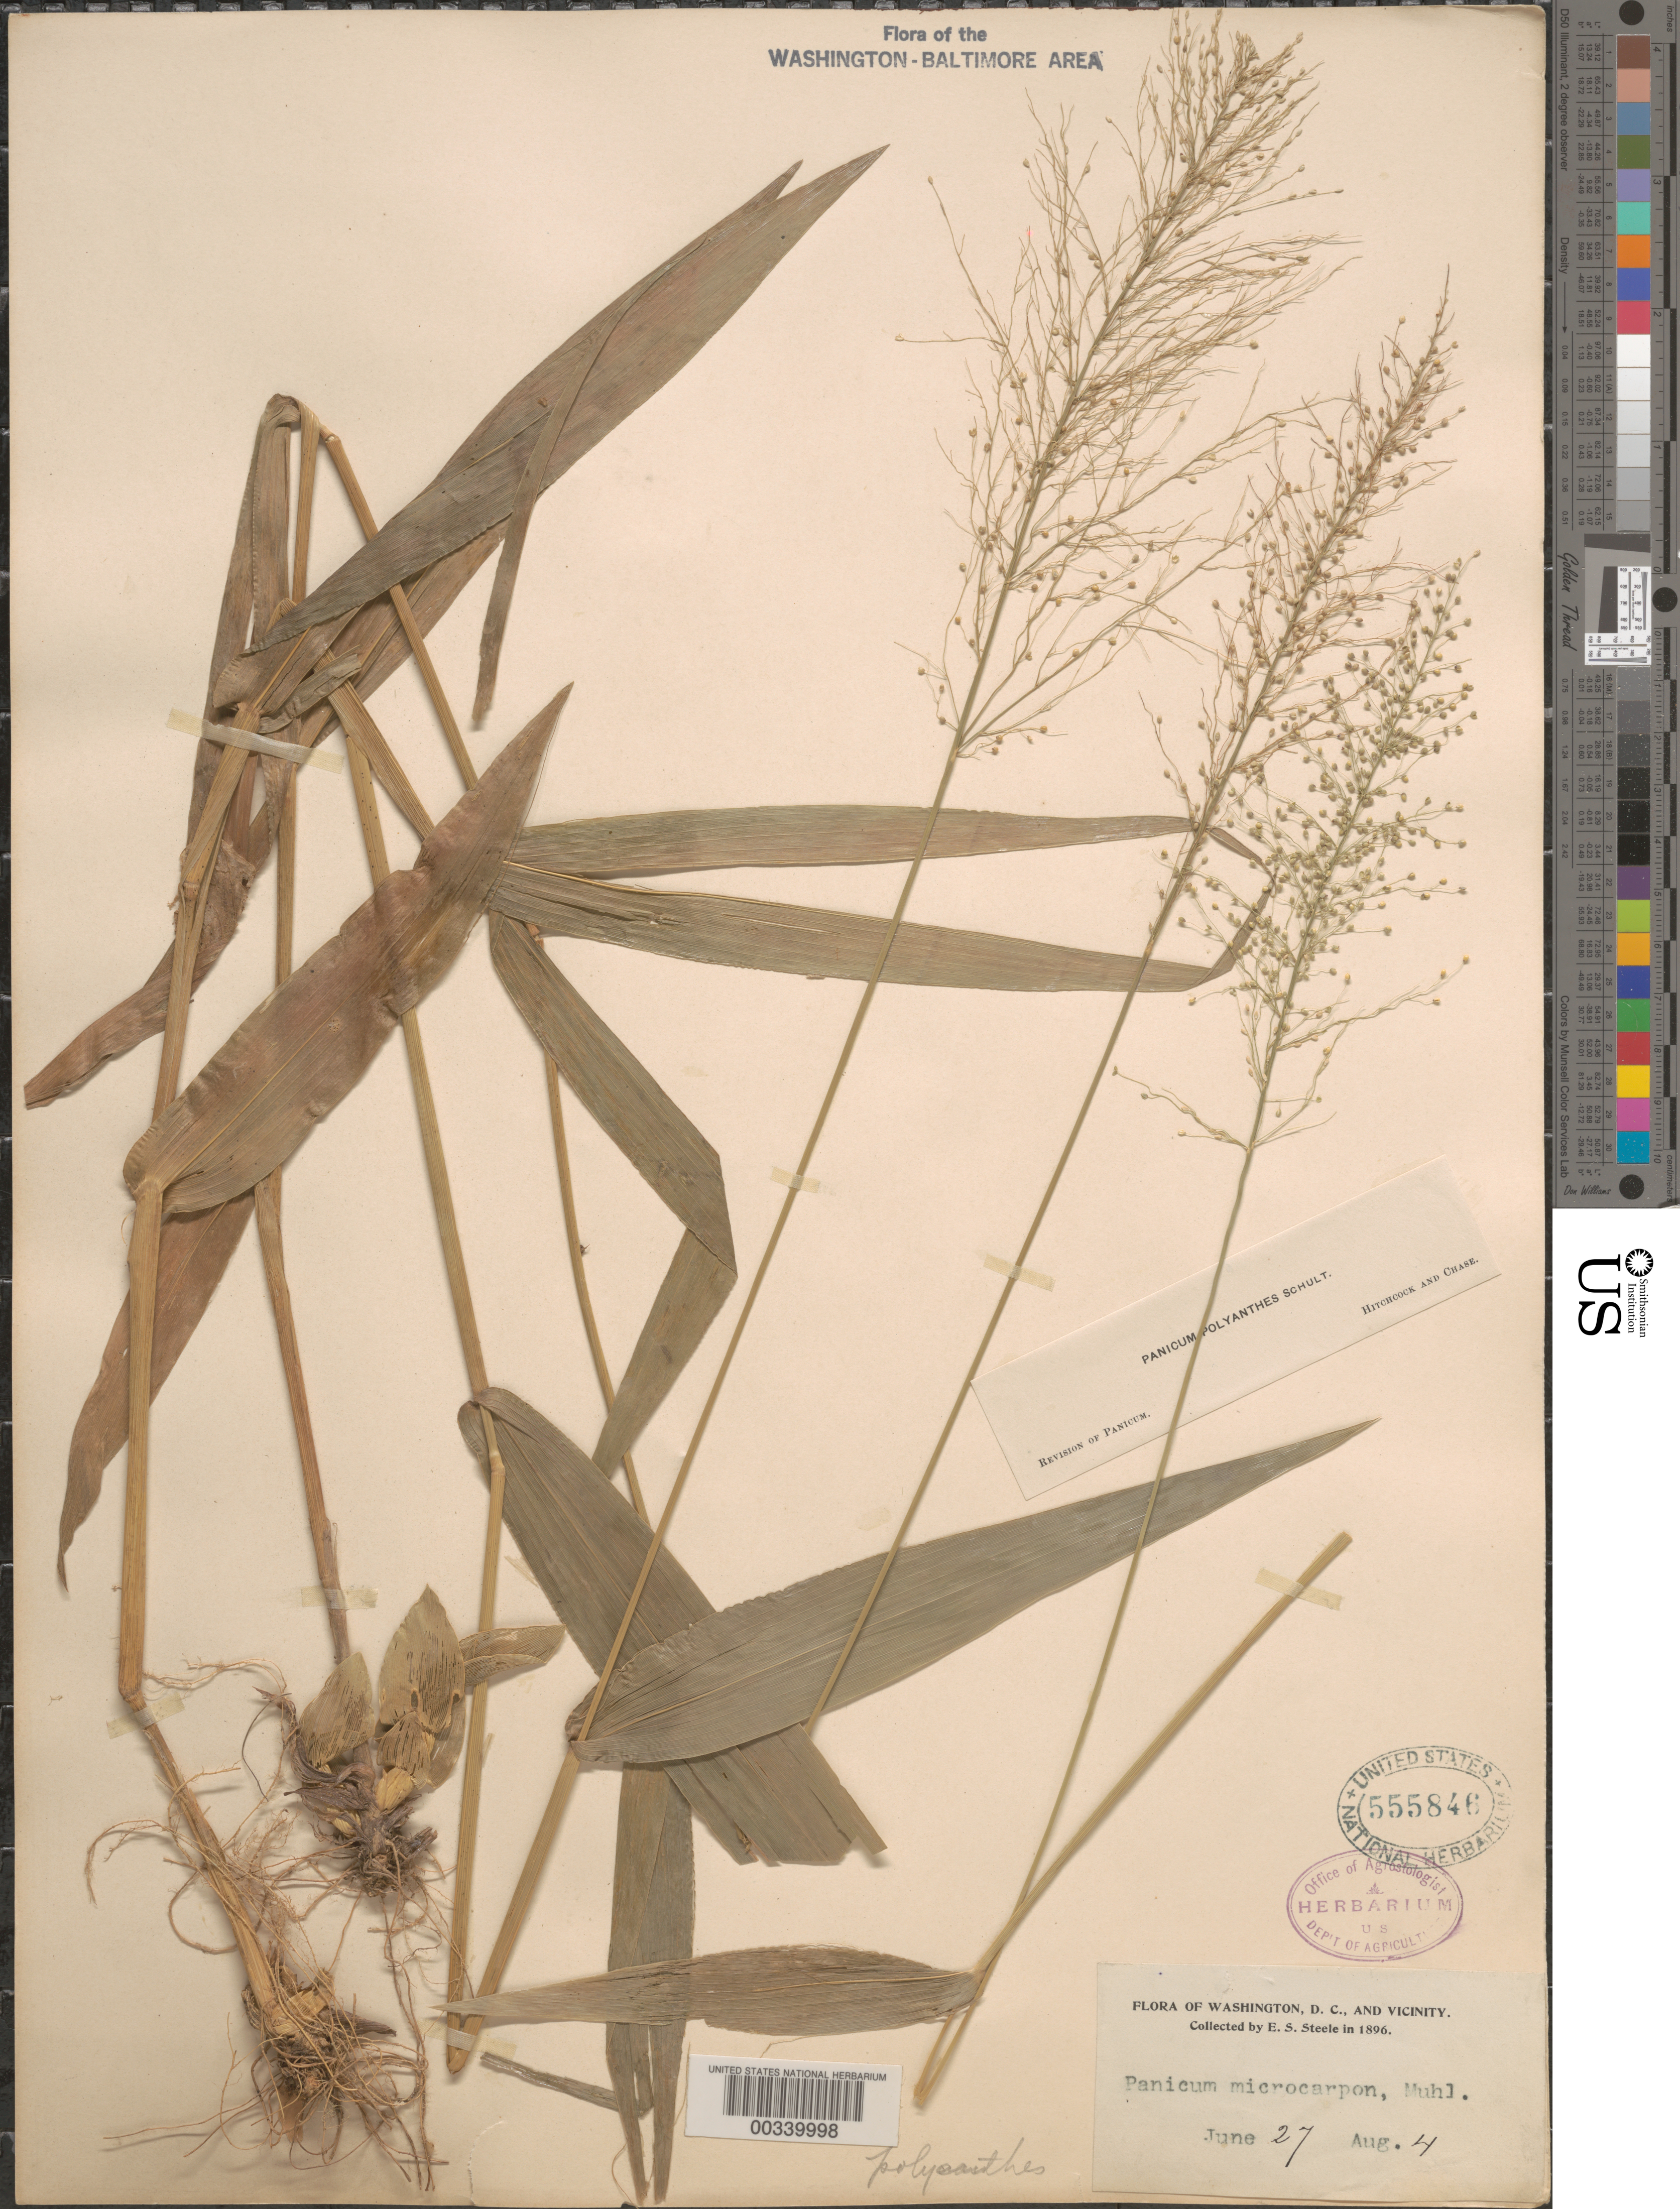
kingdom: Plantae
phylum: Tracheophyta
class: Liliopsida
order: Poales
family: Poaceae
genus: Dichanthelium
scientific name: Dichanthelium sphaerocarpon var. isophyllum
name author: (Scribn.) Gould & C.A. Clark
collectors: E. Steele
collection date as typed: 27 Jun 1896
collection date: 1896-06-27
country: United States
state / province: District of Columbia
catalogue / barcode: US 555846